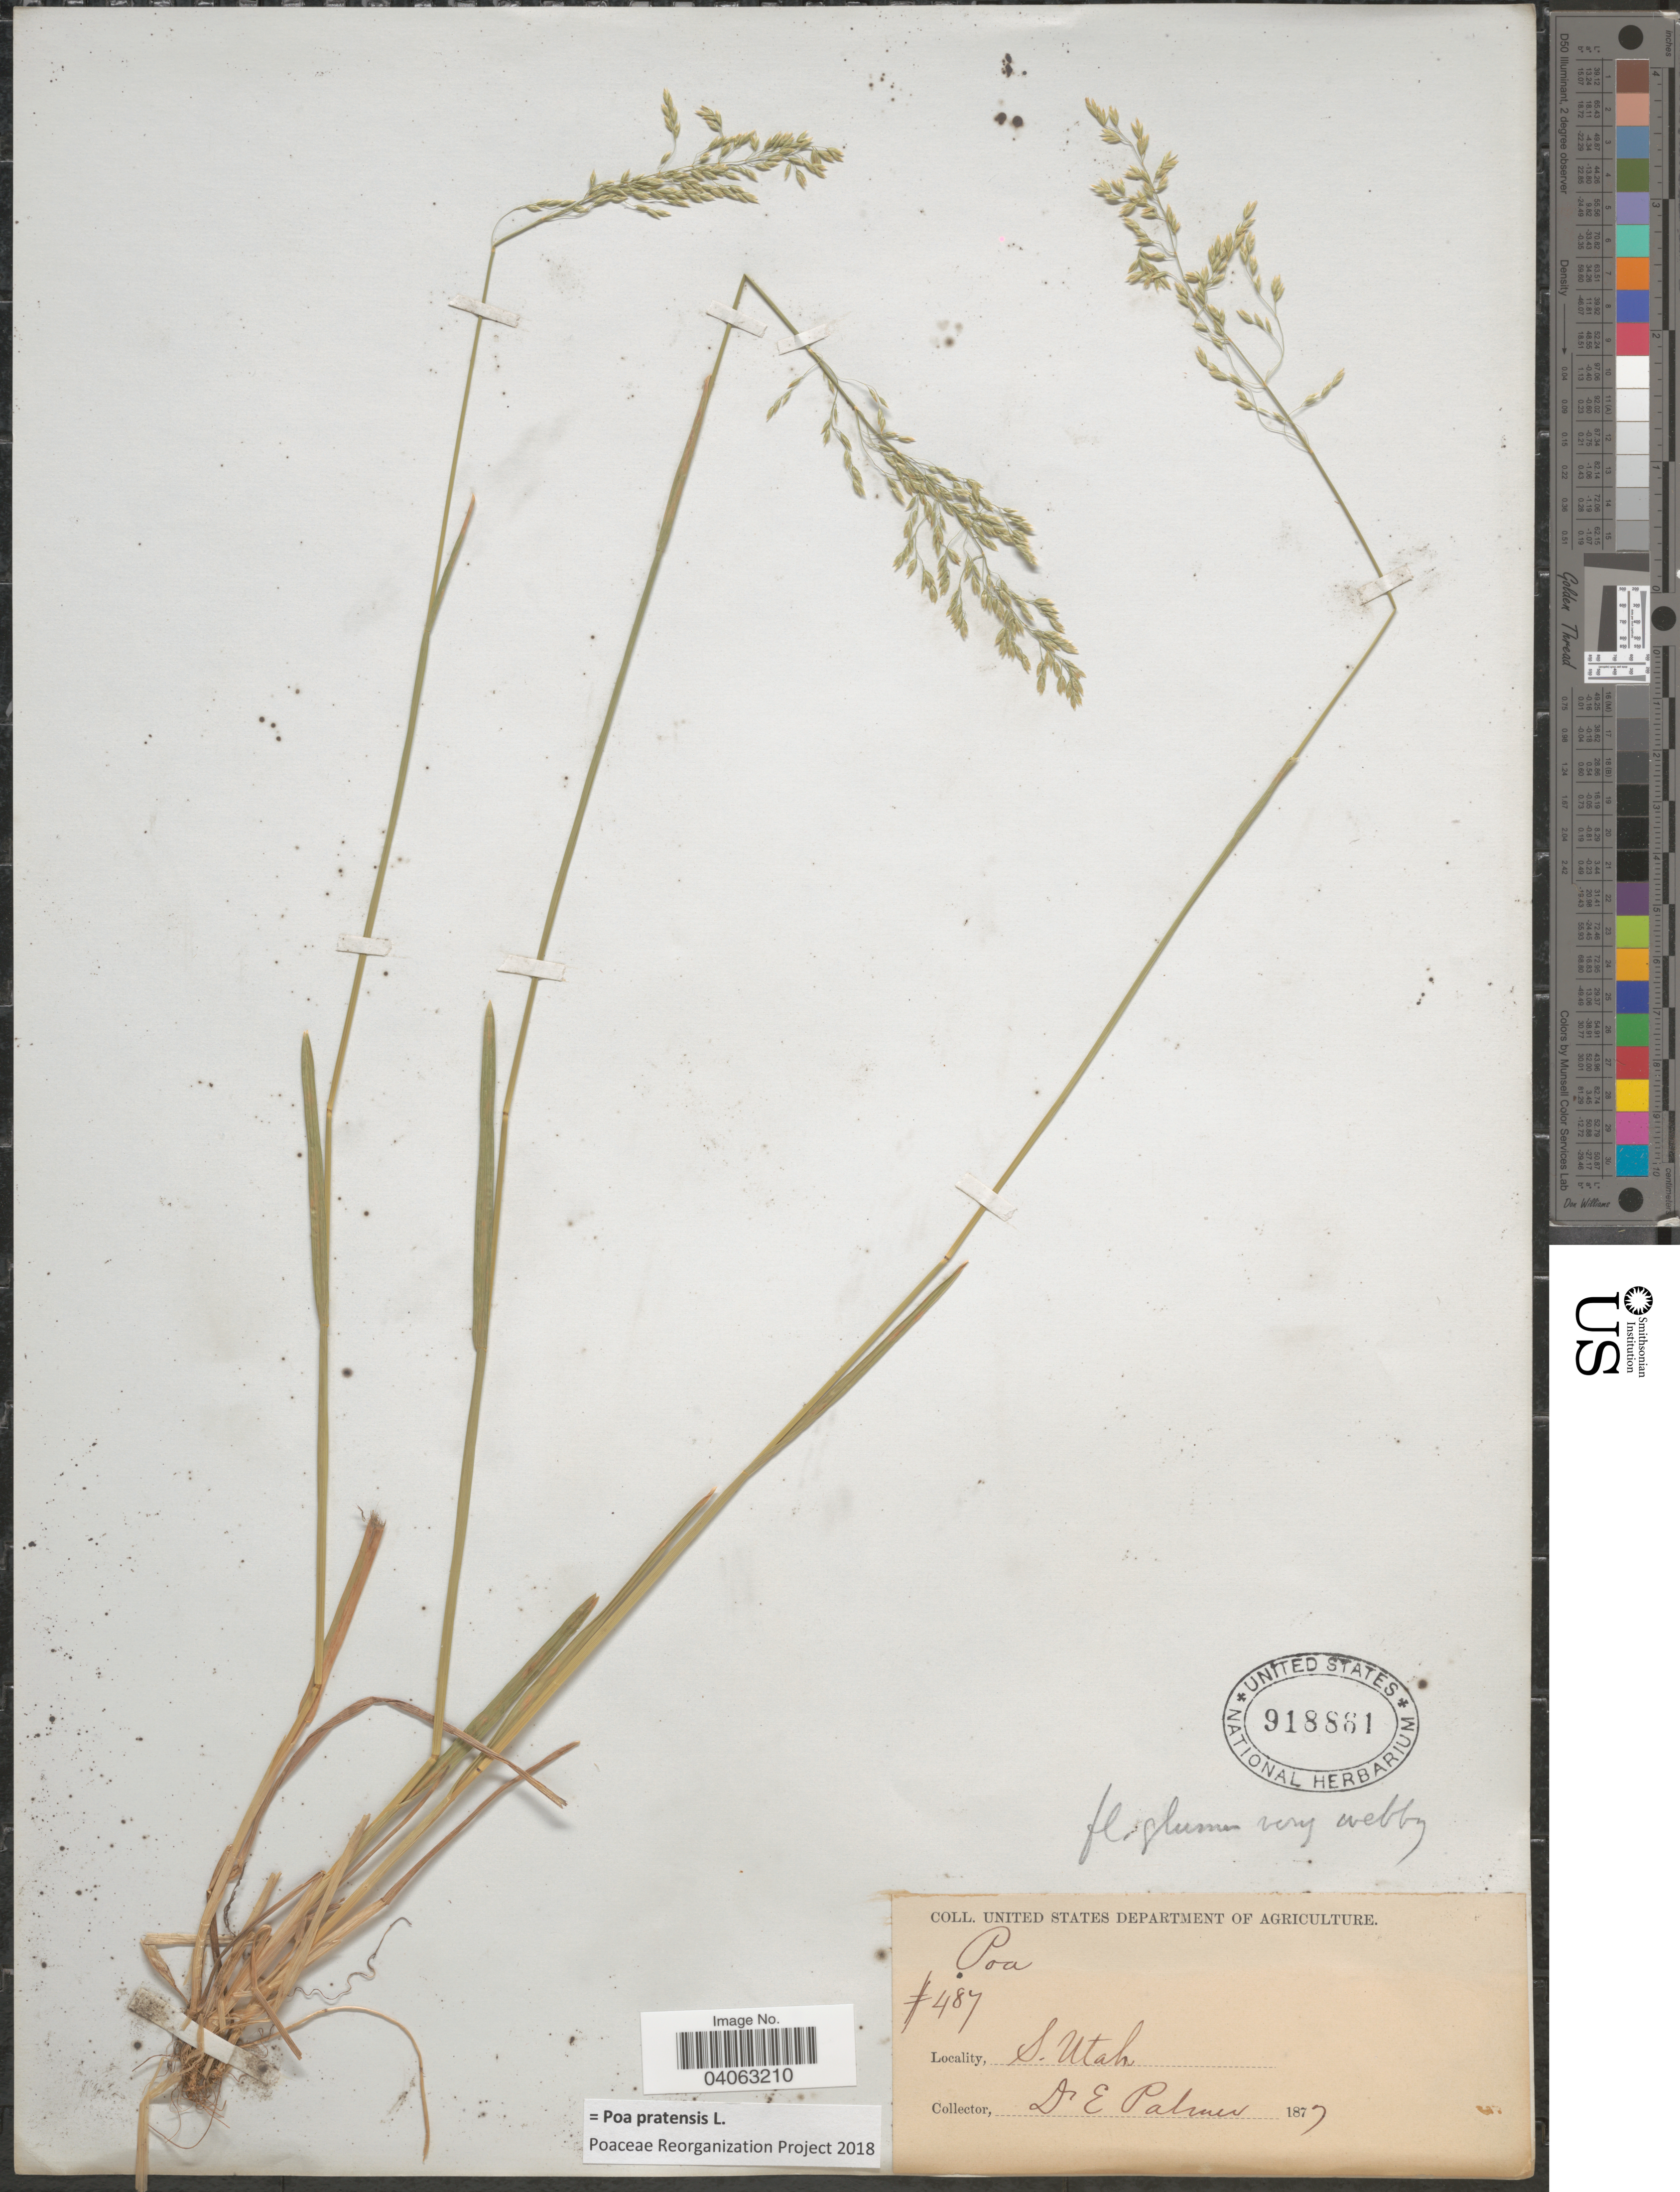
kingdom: Plantae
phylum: Tracheophyta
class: Liliopsida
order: Poales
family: Poaceae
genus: Poa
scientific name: Poa pratensis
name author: L.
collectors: E. Palmer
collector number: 487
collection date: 1879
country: United States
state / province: Utah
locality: S. Utah.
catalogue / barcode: US 918861